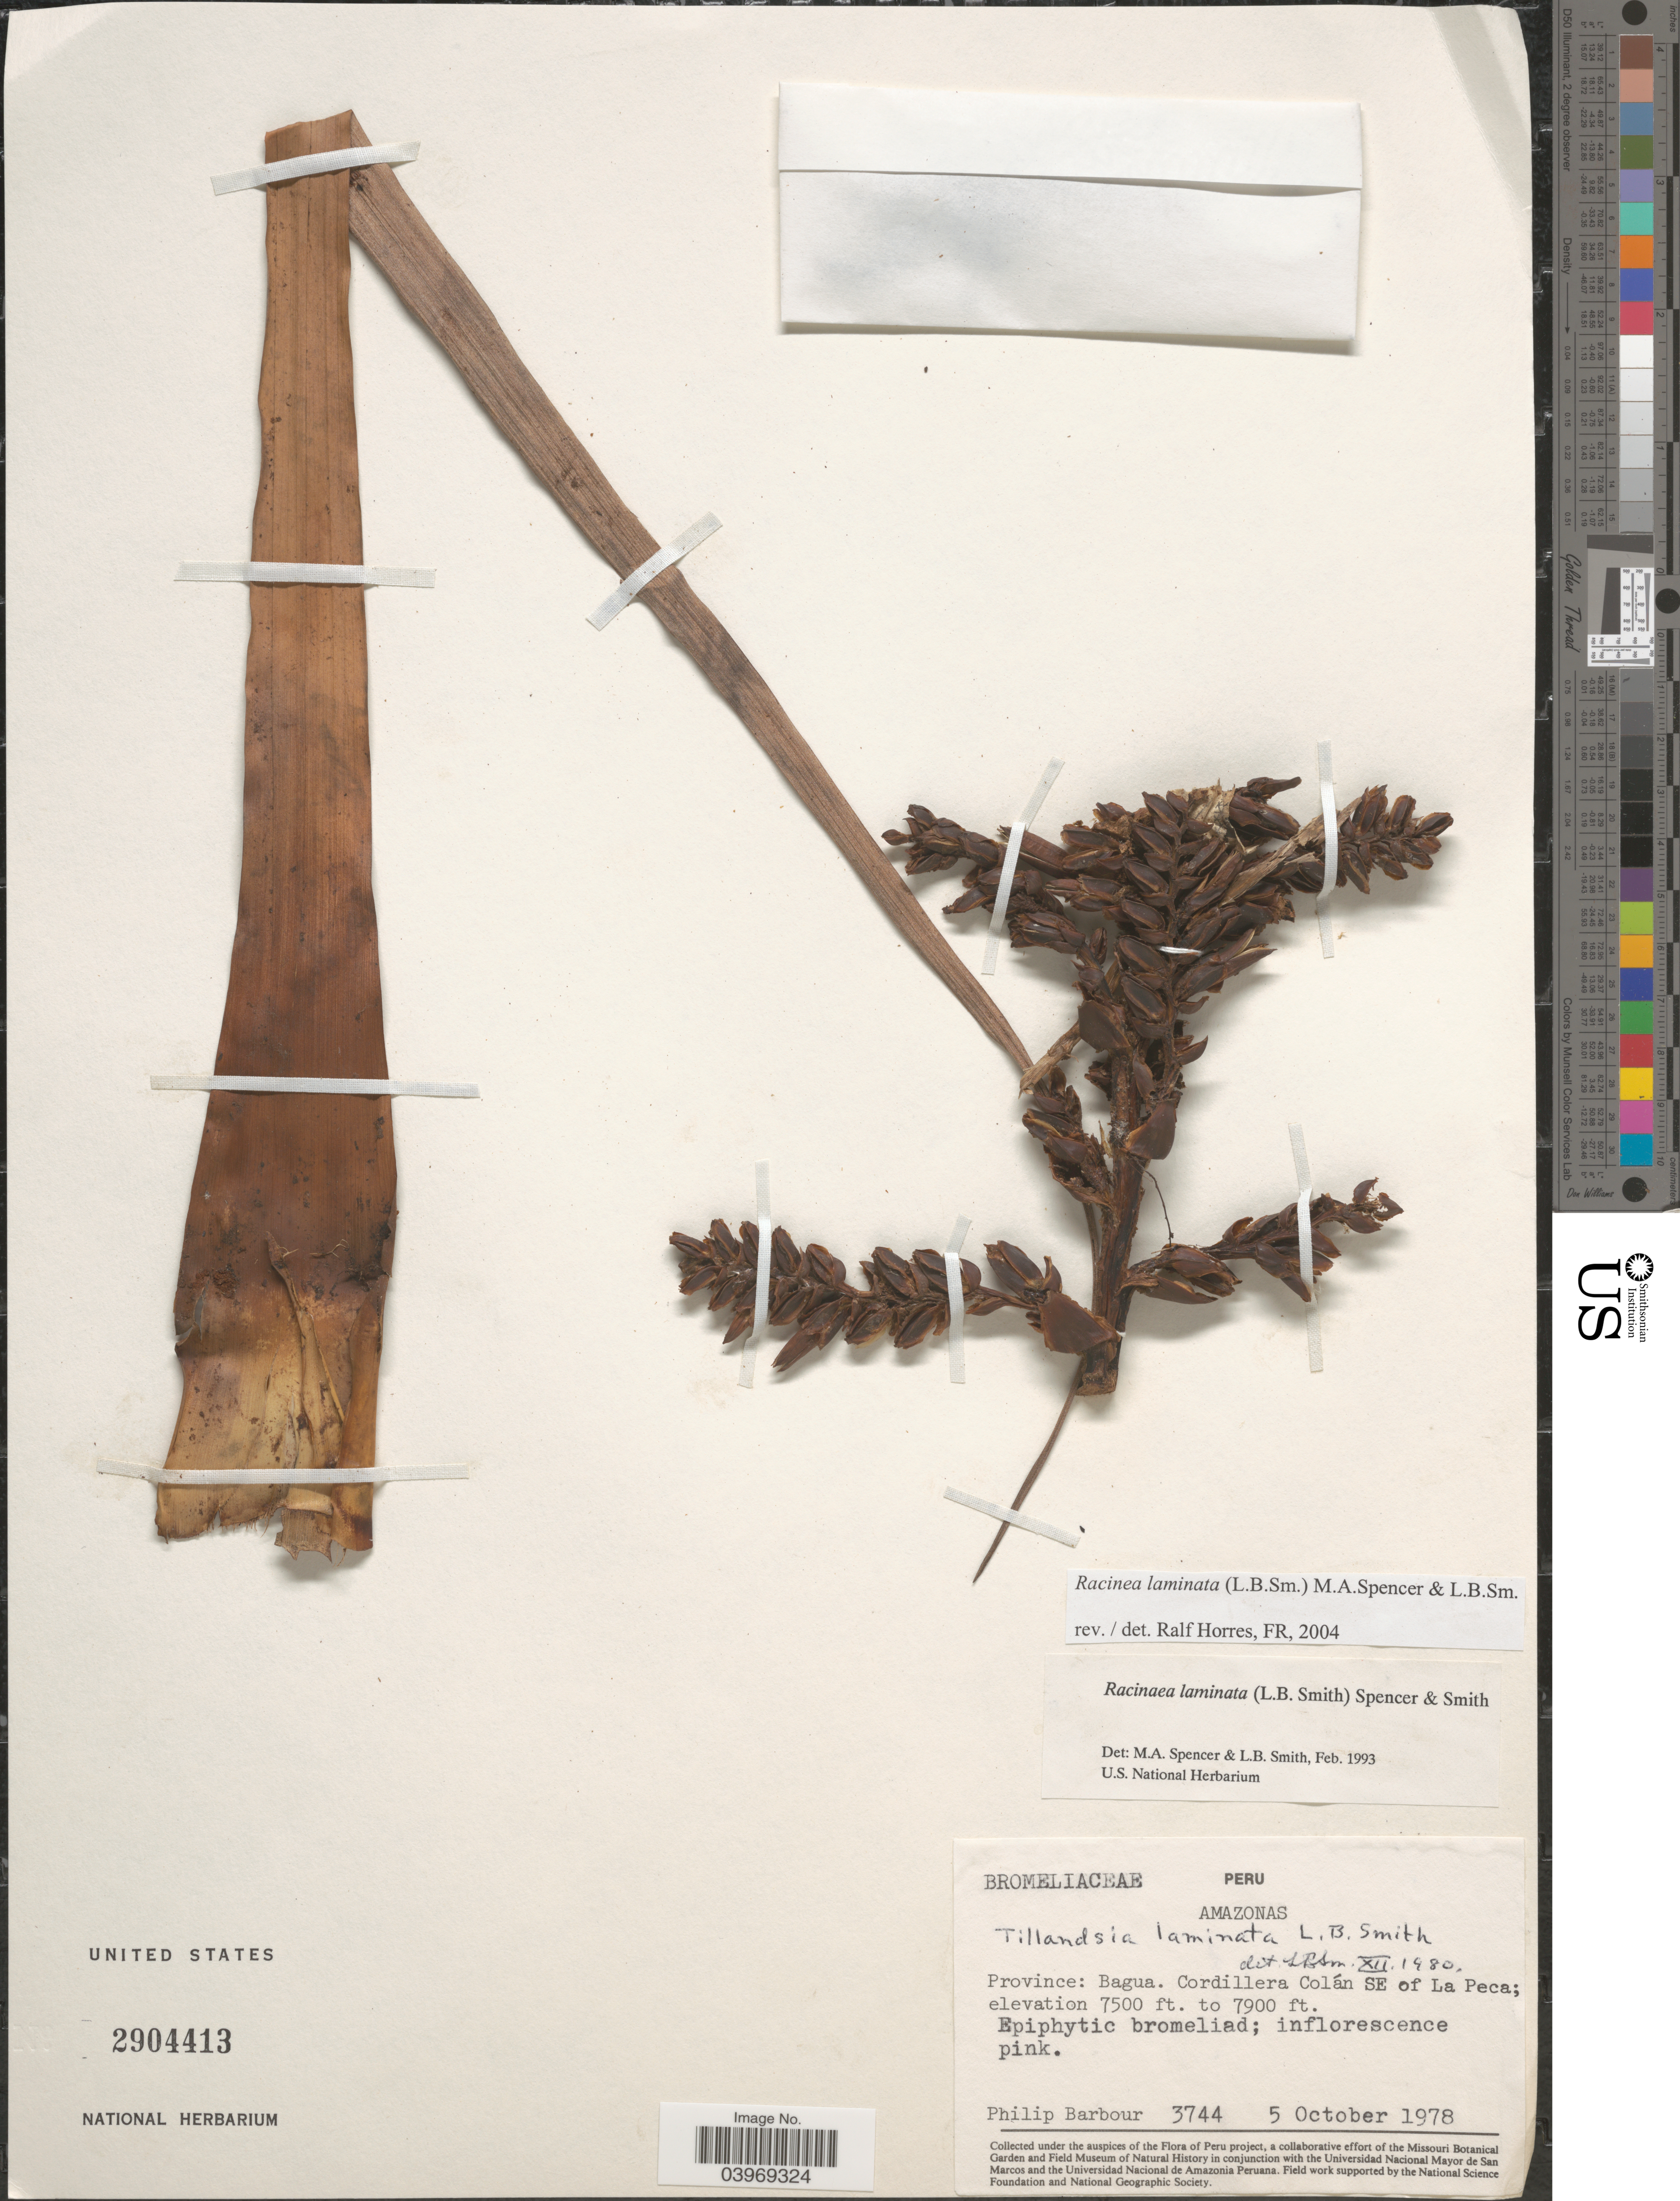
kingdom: Plantae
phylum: Tracheophyta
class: Liliopsida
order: Poales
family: Bromeliaceae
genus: Racinaea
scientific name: Racinaea laminata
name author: (L.B. Sm.) M.A. Spencer & L.B. Sm.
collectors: P. Barbour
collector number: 3744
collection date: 1978-10-05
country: Peru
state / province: Amazonas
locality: Province: Bagua. Cordillera Colán SE of La Peca.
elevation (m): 2286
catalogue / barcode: US 2904413